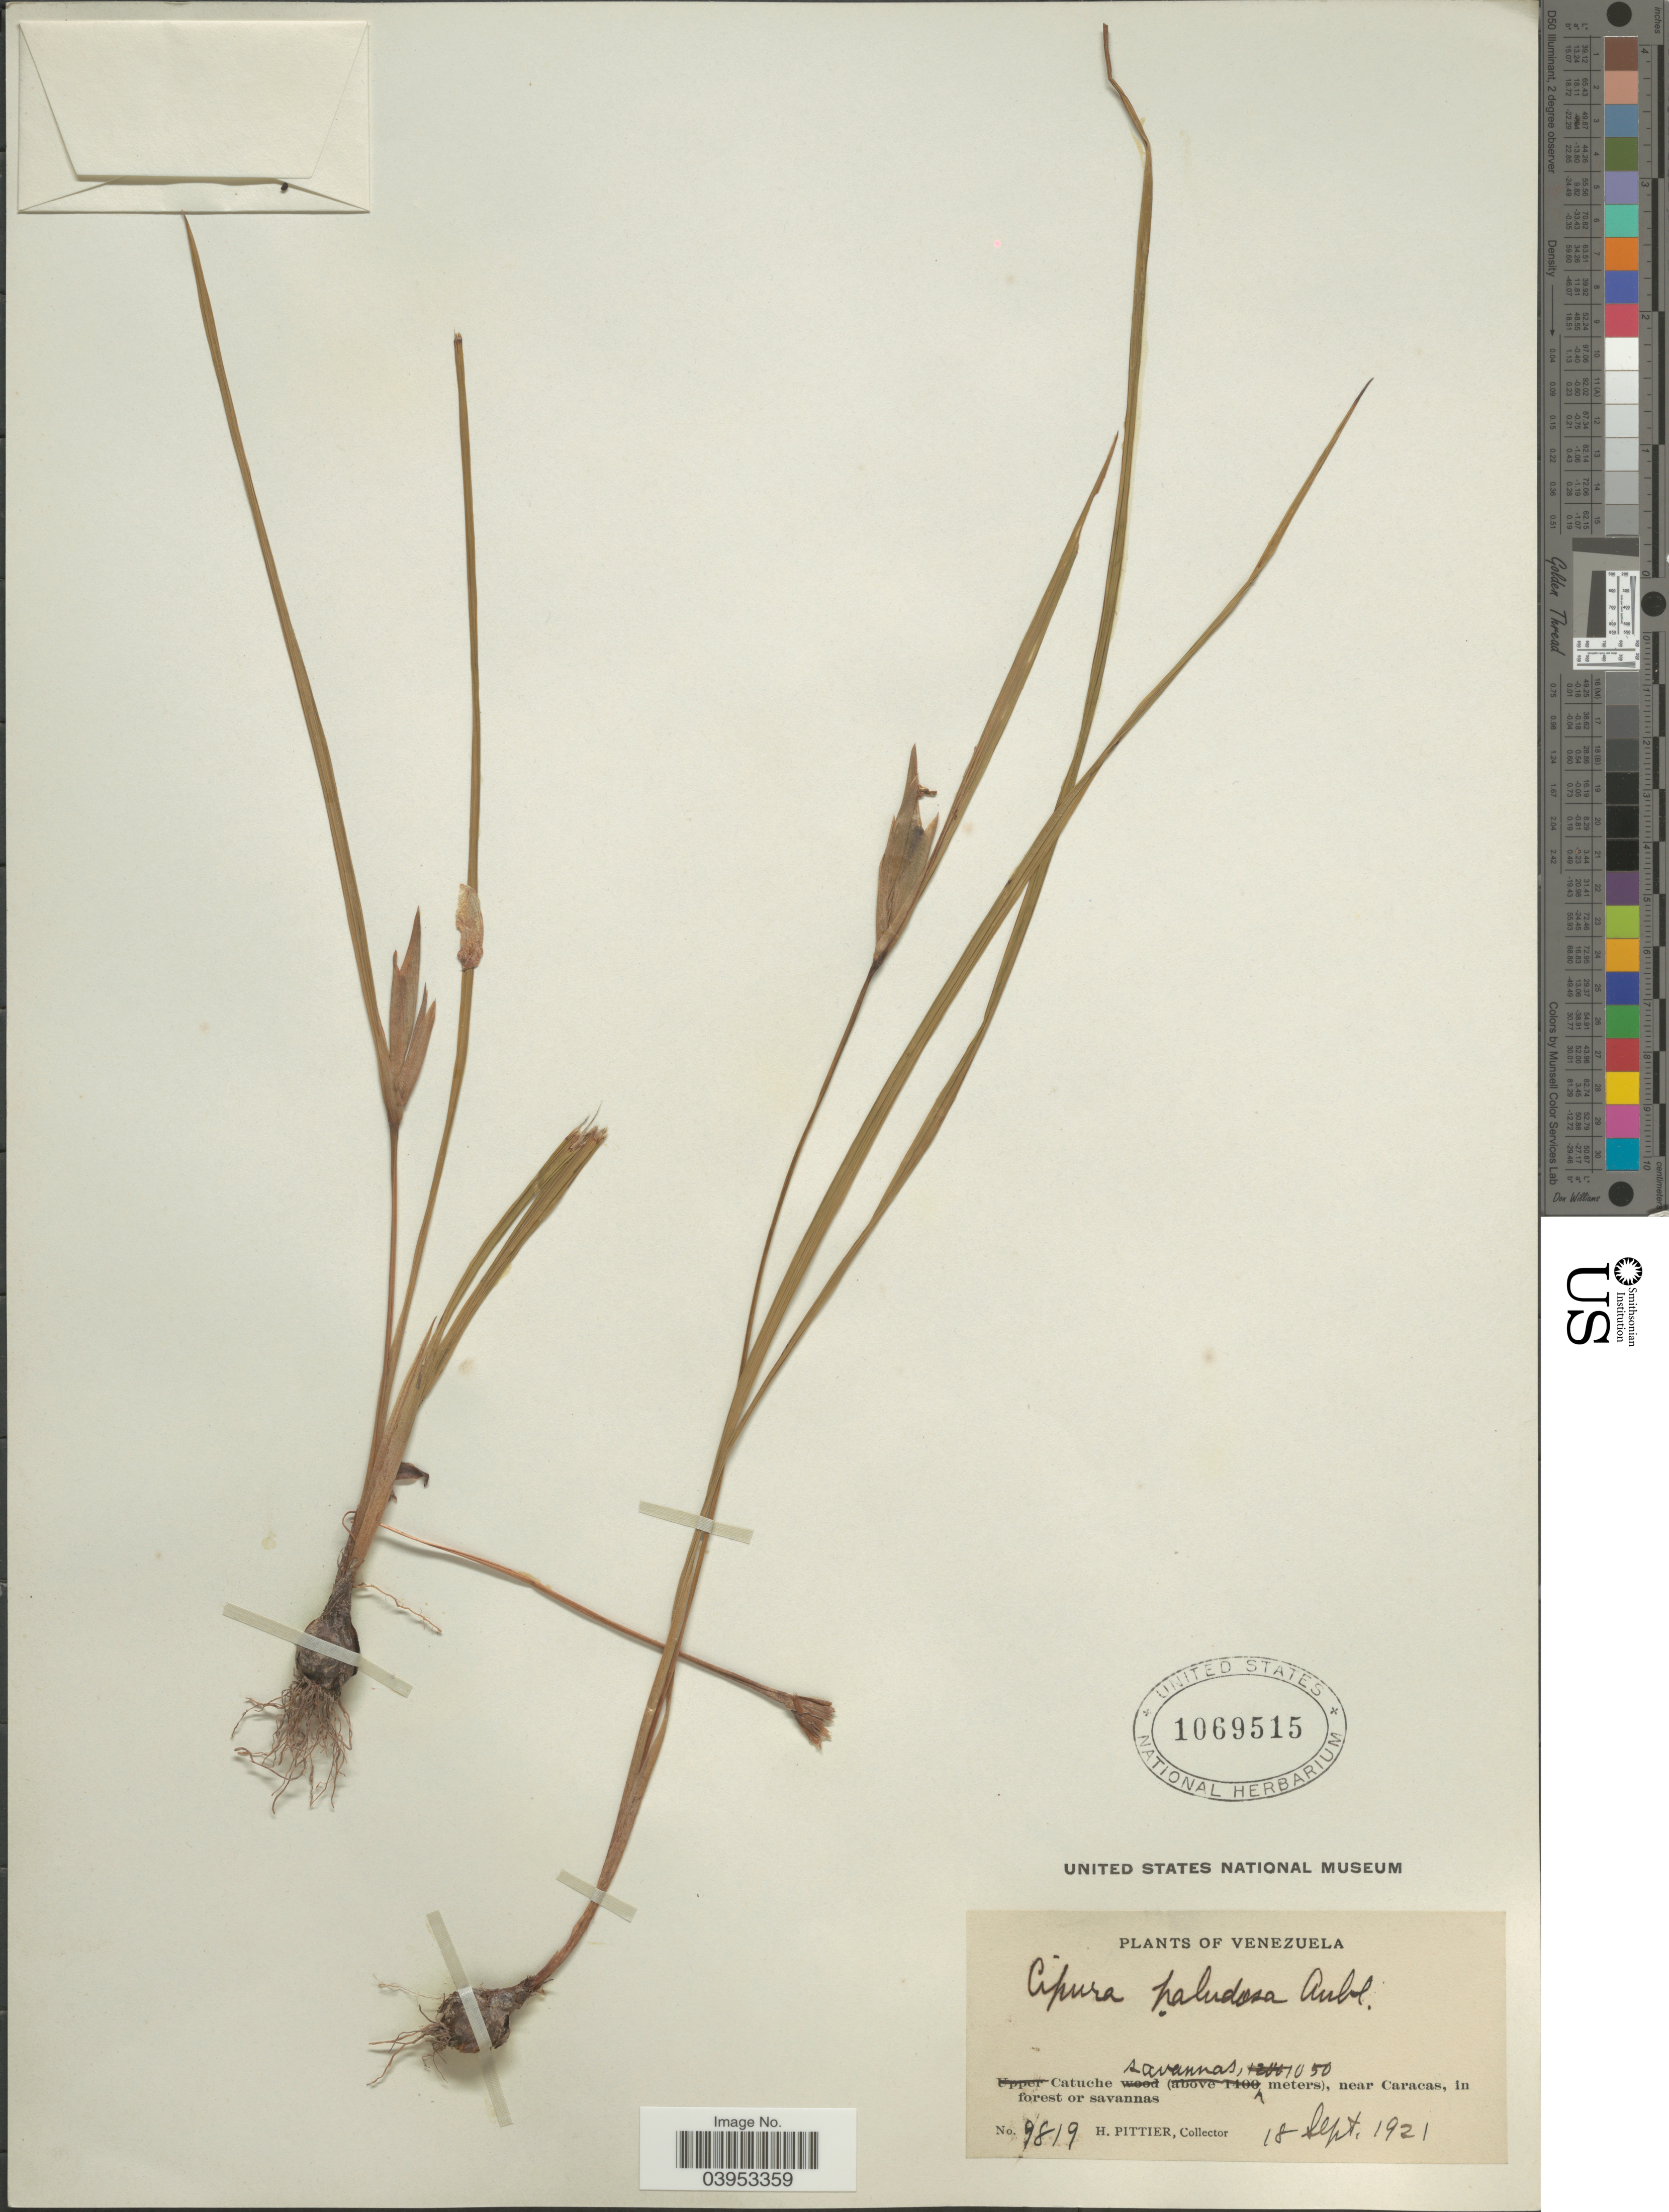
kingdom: Plantae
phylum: Tracheophyta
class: Liliopsida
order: Asparagales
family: Iridaceae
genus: Cipura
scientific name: Cipura paludosa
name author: Aubl.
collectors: H. F. Pittier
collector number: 9819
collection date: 1921-09-18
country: Venezuela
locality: Catuche savannas, near Caracas, in forest or savannas.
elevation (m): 1050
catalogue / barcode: US 1069515